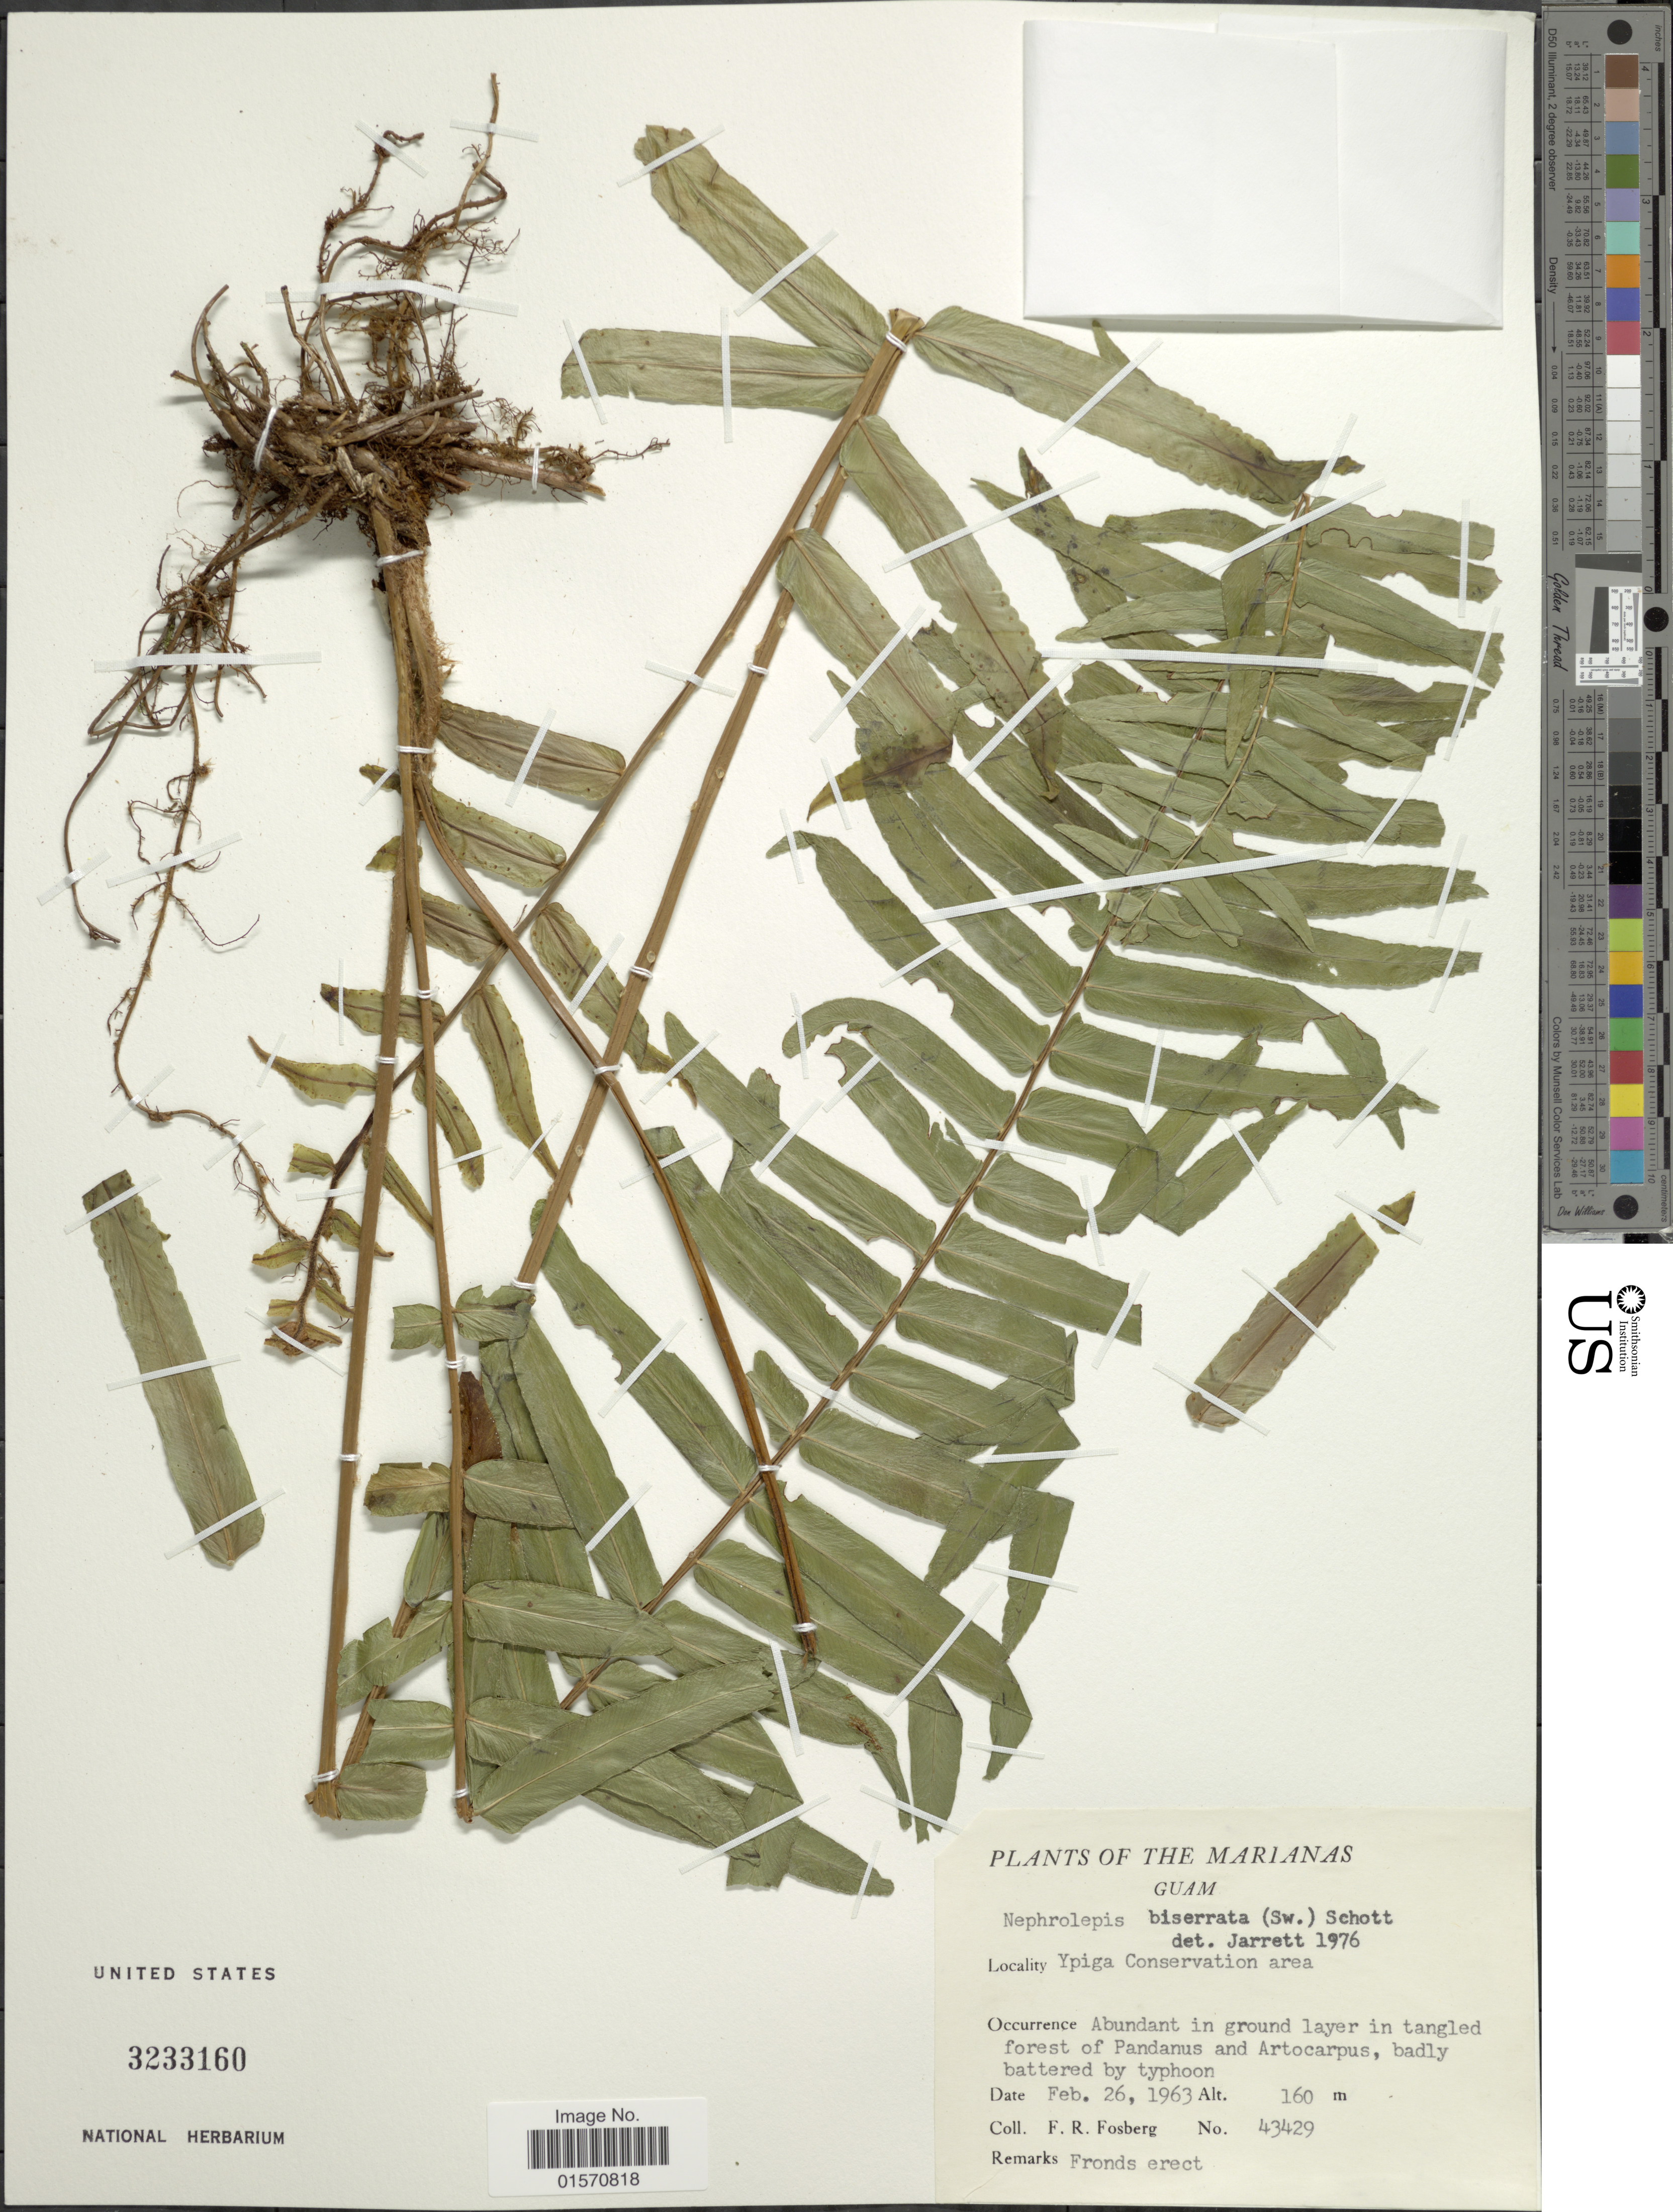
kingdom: Plantae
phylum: Tracheophyta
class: Polypodiopsida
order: Polypodiales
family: Nephrolepidaceae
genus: Nephrolepis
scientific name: Nephrolepis biserrata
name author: (Sw.) Schott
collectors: F. R. Fosberg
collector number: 43429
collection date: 1963-02-26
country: Guam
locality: Marianas. Ypiga Conservation area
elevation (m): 160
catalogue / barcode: US 3233160